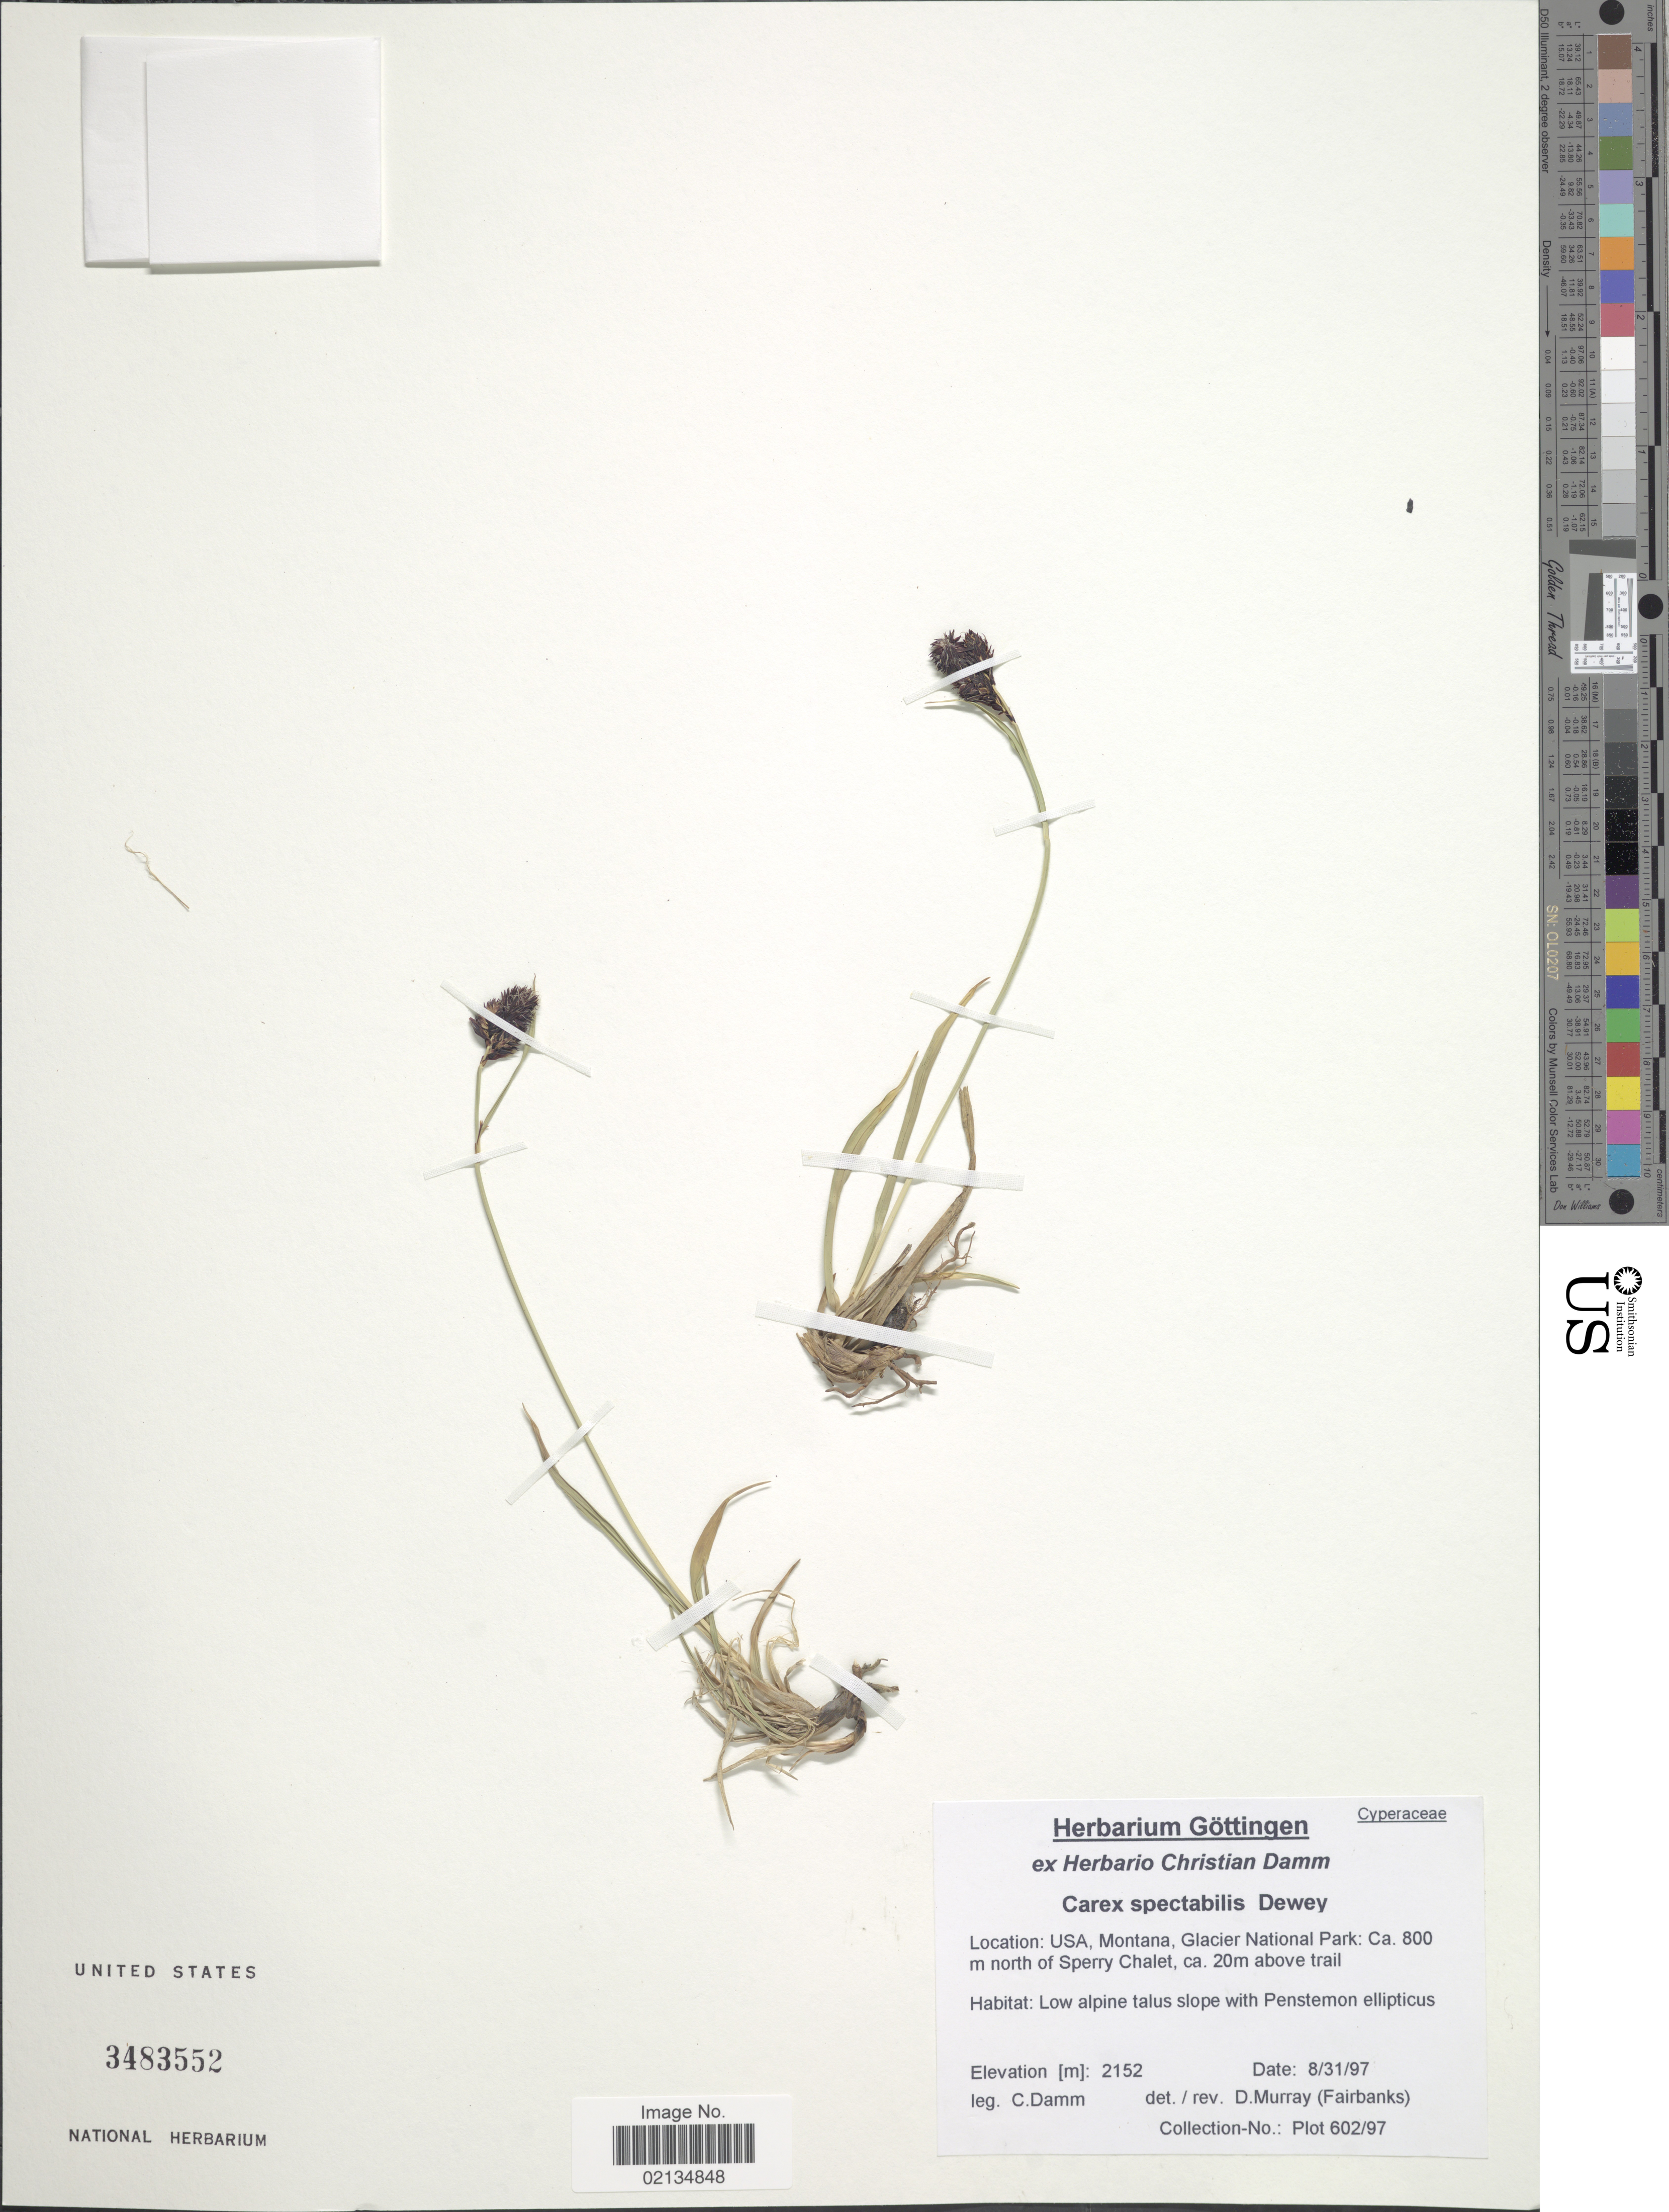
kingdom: Plantae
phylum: Tracheophyta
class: Liliopsida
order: Poales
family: Cyperaceae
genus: Carex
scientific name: Carex spectabilis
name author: Dewey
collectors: C. Damm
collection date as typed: Transcribed d/m/y: 31/8/97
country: United States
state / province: Montana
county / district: Glacier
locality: Glacier National Park: Ca. 800 m north of Sperry Chalet, ca. 20m above trail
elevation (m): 2152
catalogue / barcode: US 3483552